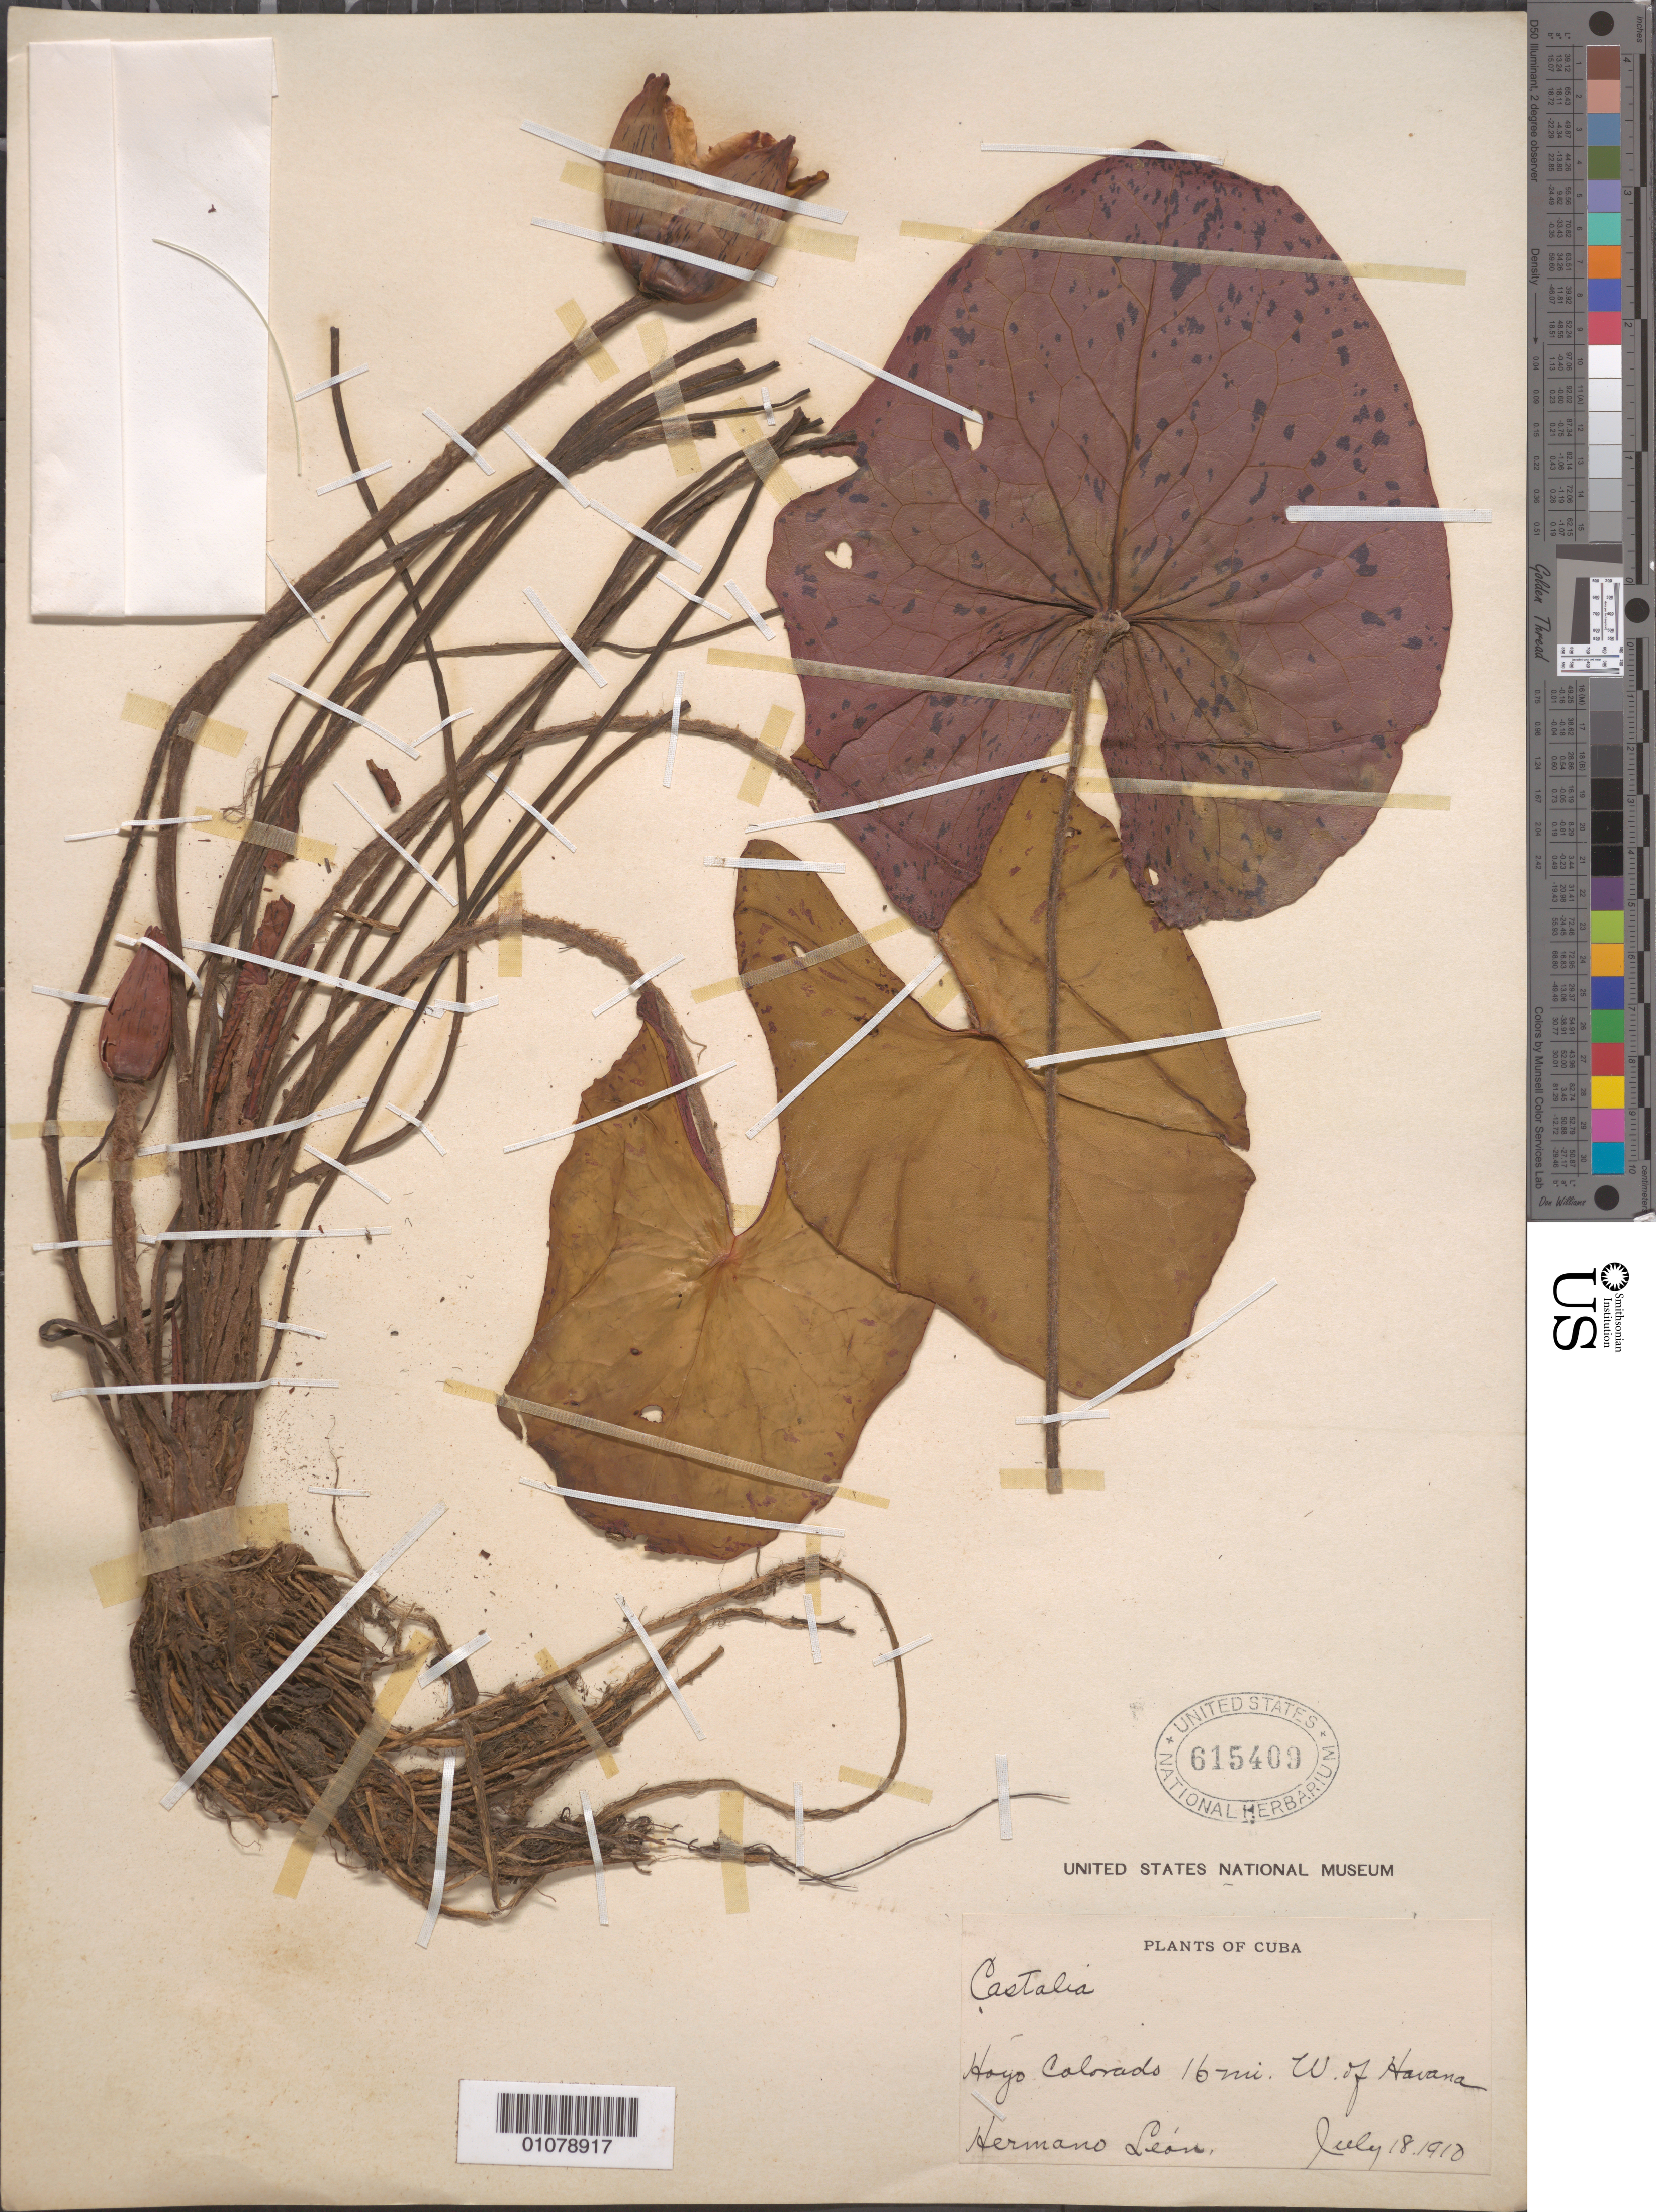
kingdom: Plantae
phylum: Tracheophyta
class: Magnoliopsida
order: Nymphaeales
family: Nymphaeaceae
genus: Nymphaea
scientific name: Nymphaea sp.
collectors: Bro. León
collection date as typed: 18 Jul 1910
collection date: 1910-07-18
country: Cuba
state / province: Matanzas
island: Cuba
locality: Hoyo Colorado 16 mi W of Havana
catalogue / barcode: US 615409